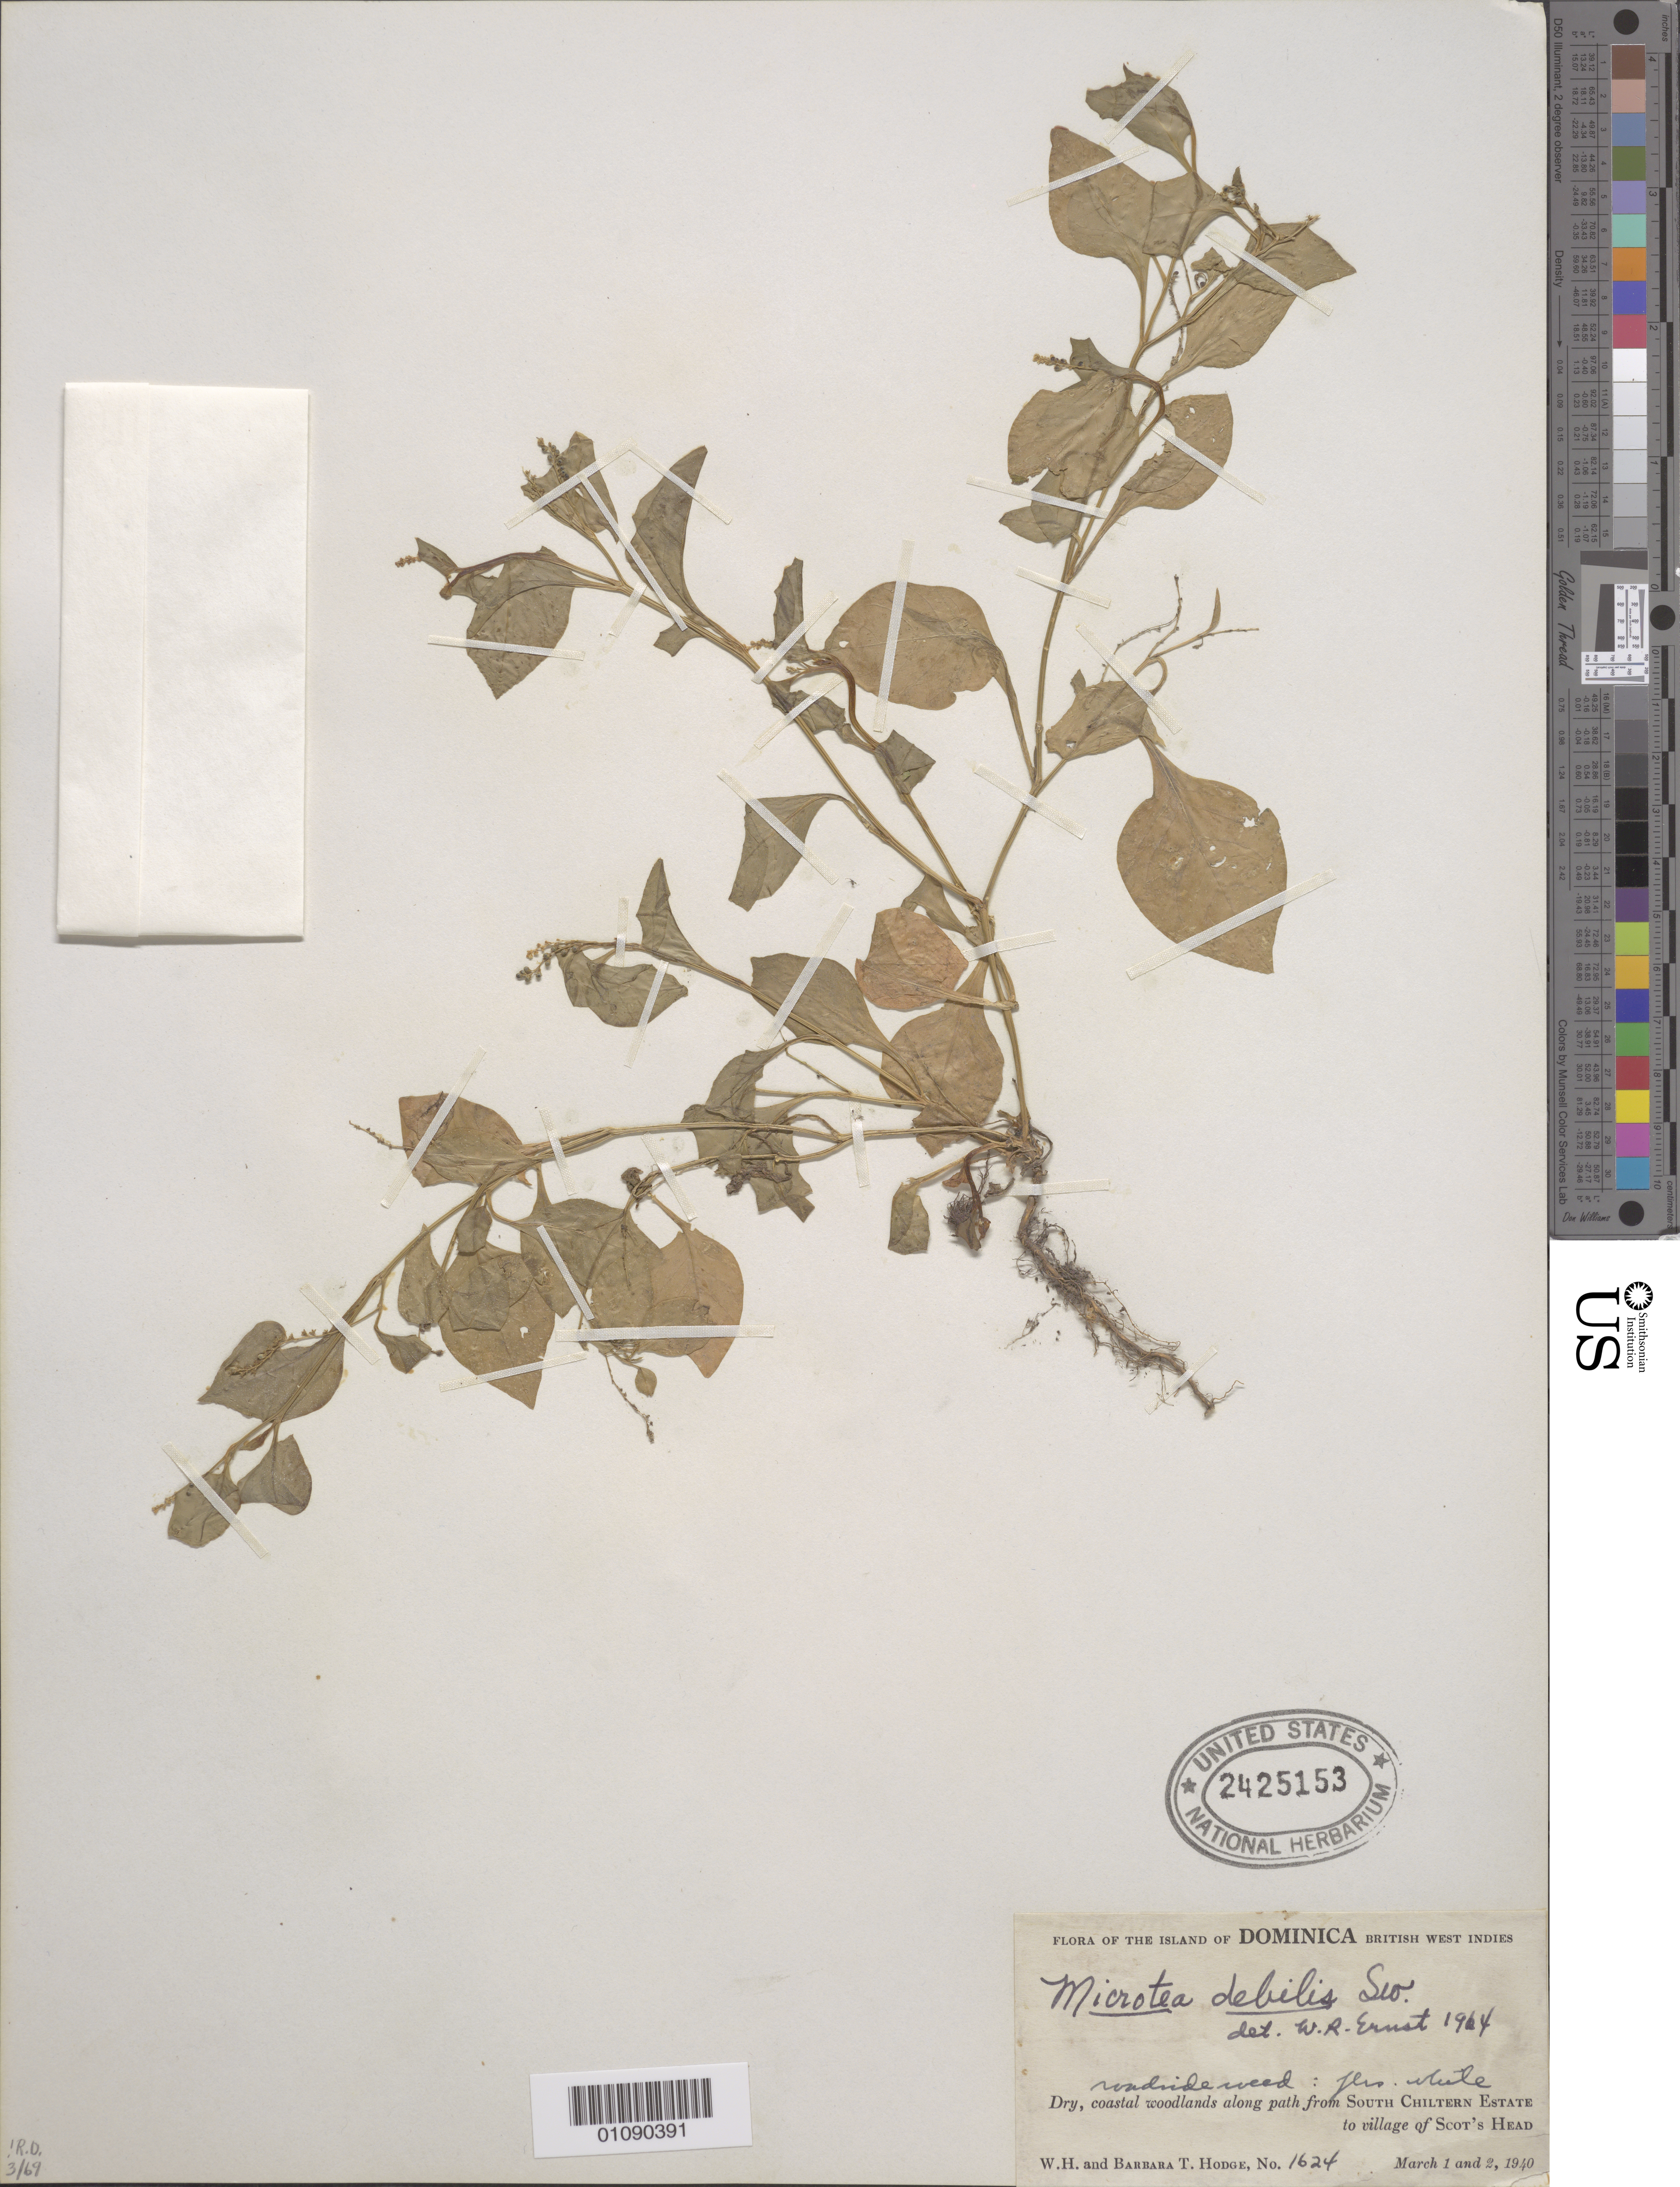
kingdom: Plantae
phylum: Tracheophyta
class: Magnoliopsida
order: Caryophyllales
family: Microteaceae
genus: Microtea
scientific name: Microtea debilis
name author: Sw.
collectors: W. Hodge & B. Hodge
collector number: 1624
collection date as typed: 01 Mar 1940 to 02 Mar 1940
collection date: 1940-03-01/1940-03-02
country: Dominica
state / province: St. Mark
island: Dominica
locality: Along path from South Chiltern Estate to village of Scot's Head.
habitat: Dry, coastal woodlands. Roadside weed.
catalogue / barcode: US 2425153